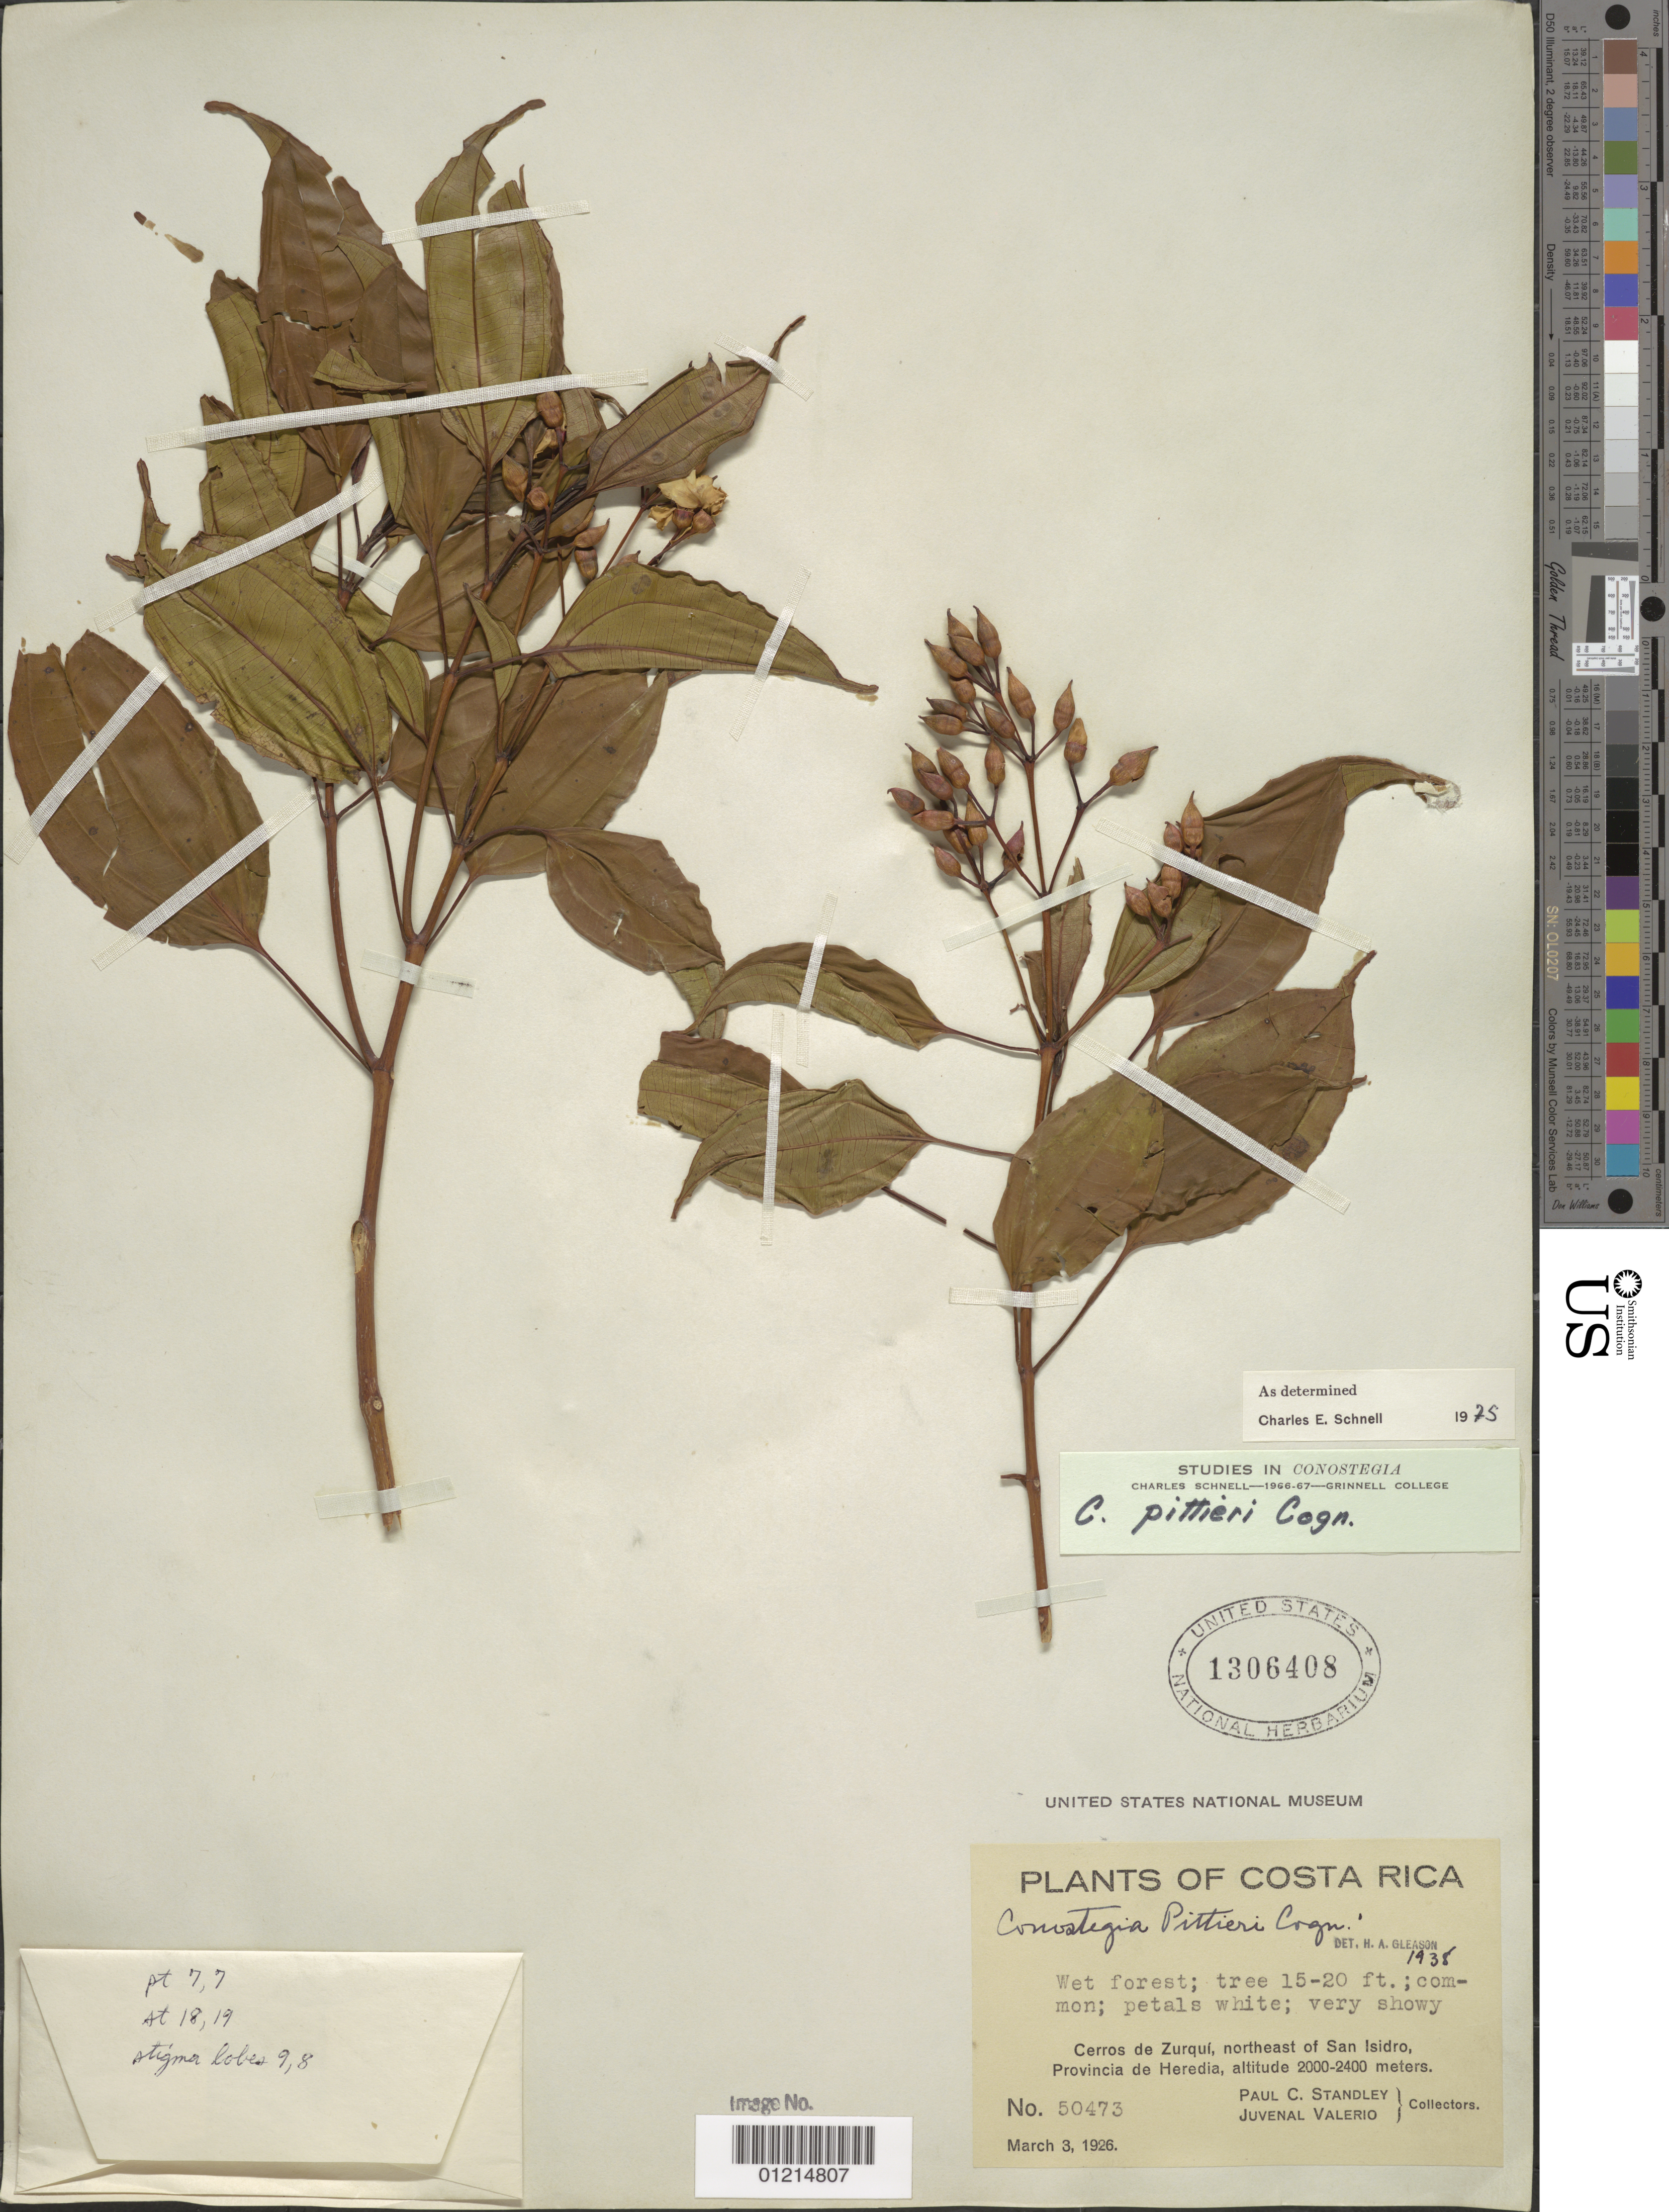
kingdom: Plantae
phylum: Tracheophyta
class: Magnoliopsida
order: Myrtales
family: Melastomataceae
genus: Conostegia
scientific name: Conostegia pittieri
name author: Cogn.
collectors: P. C. Standley & J. Valerio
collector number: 50473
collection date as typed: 3 Mar 1926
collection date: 1926-03-03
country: Costa Rica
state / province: Heredia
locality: Cerros de Zurquí, northeast of San Isidro.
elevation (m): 2000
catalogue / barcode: US 1306408